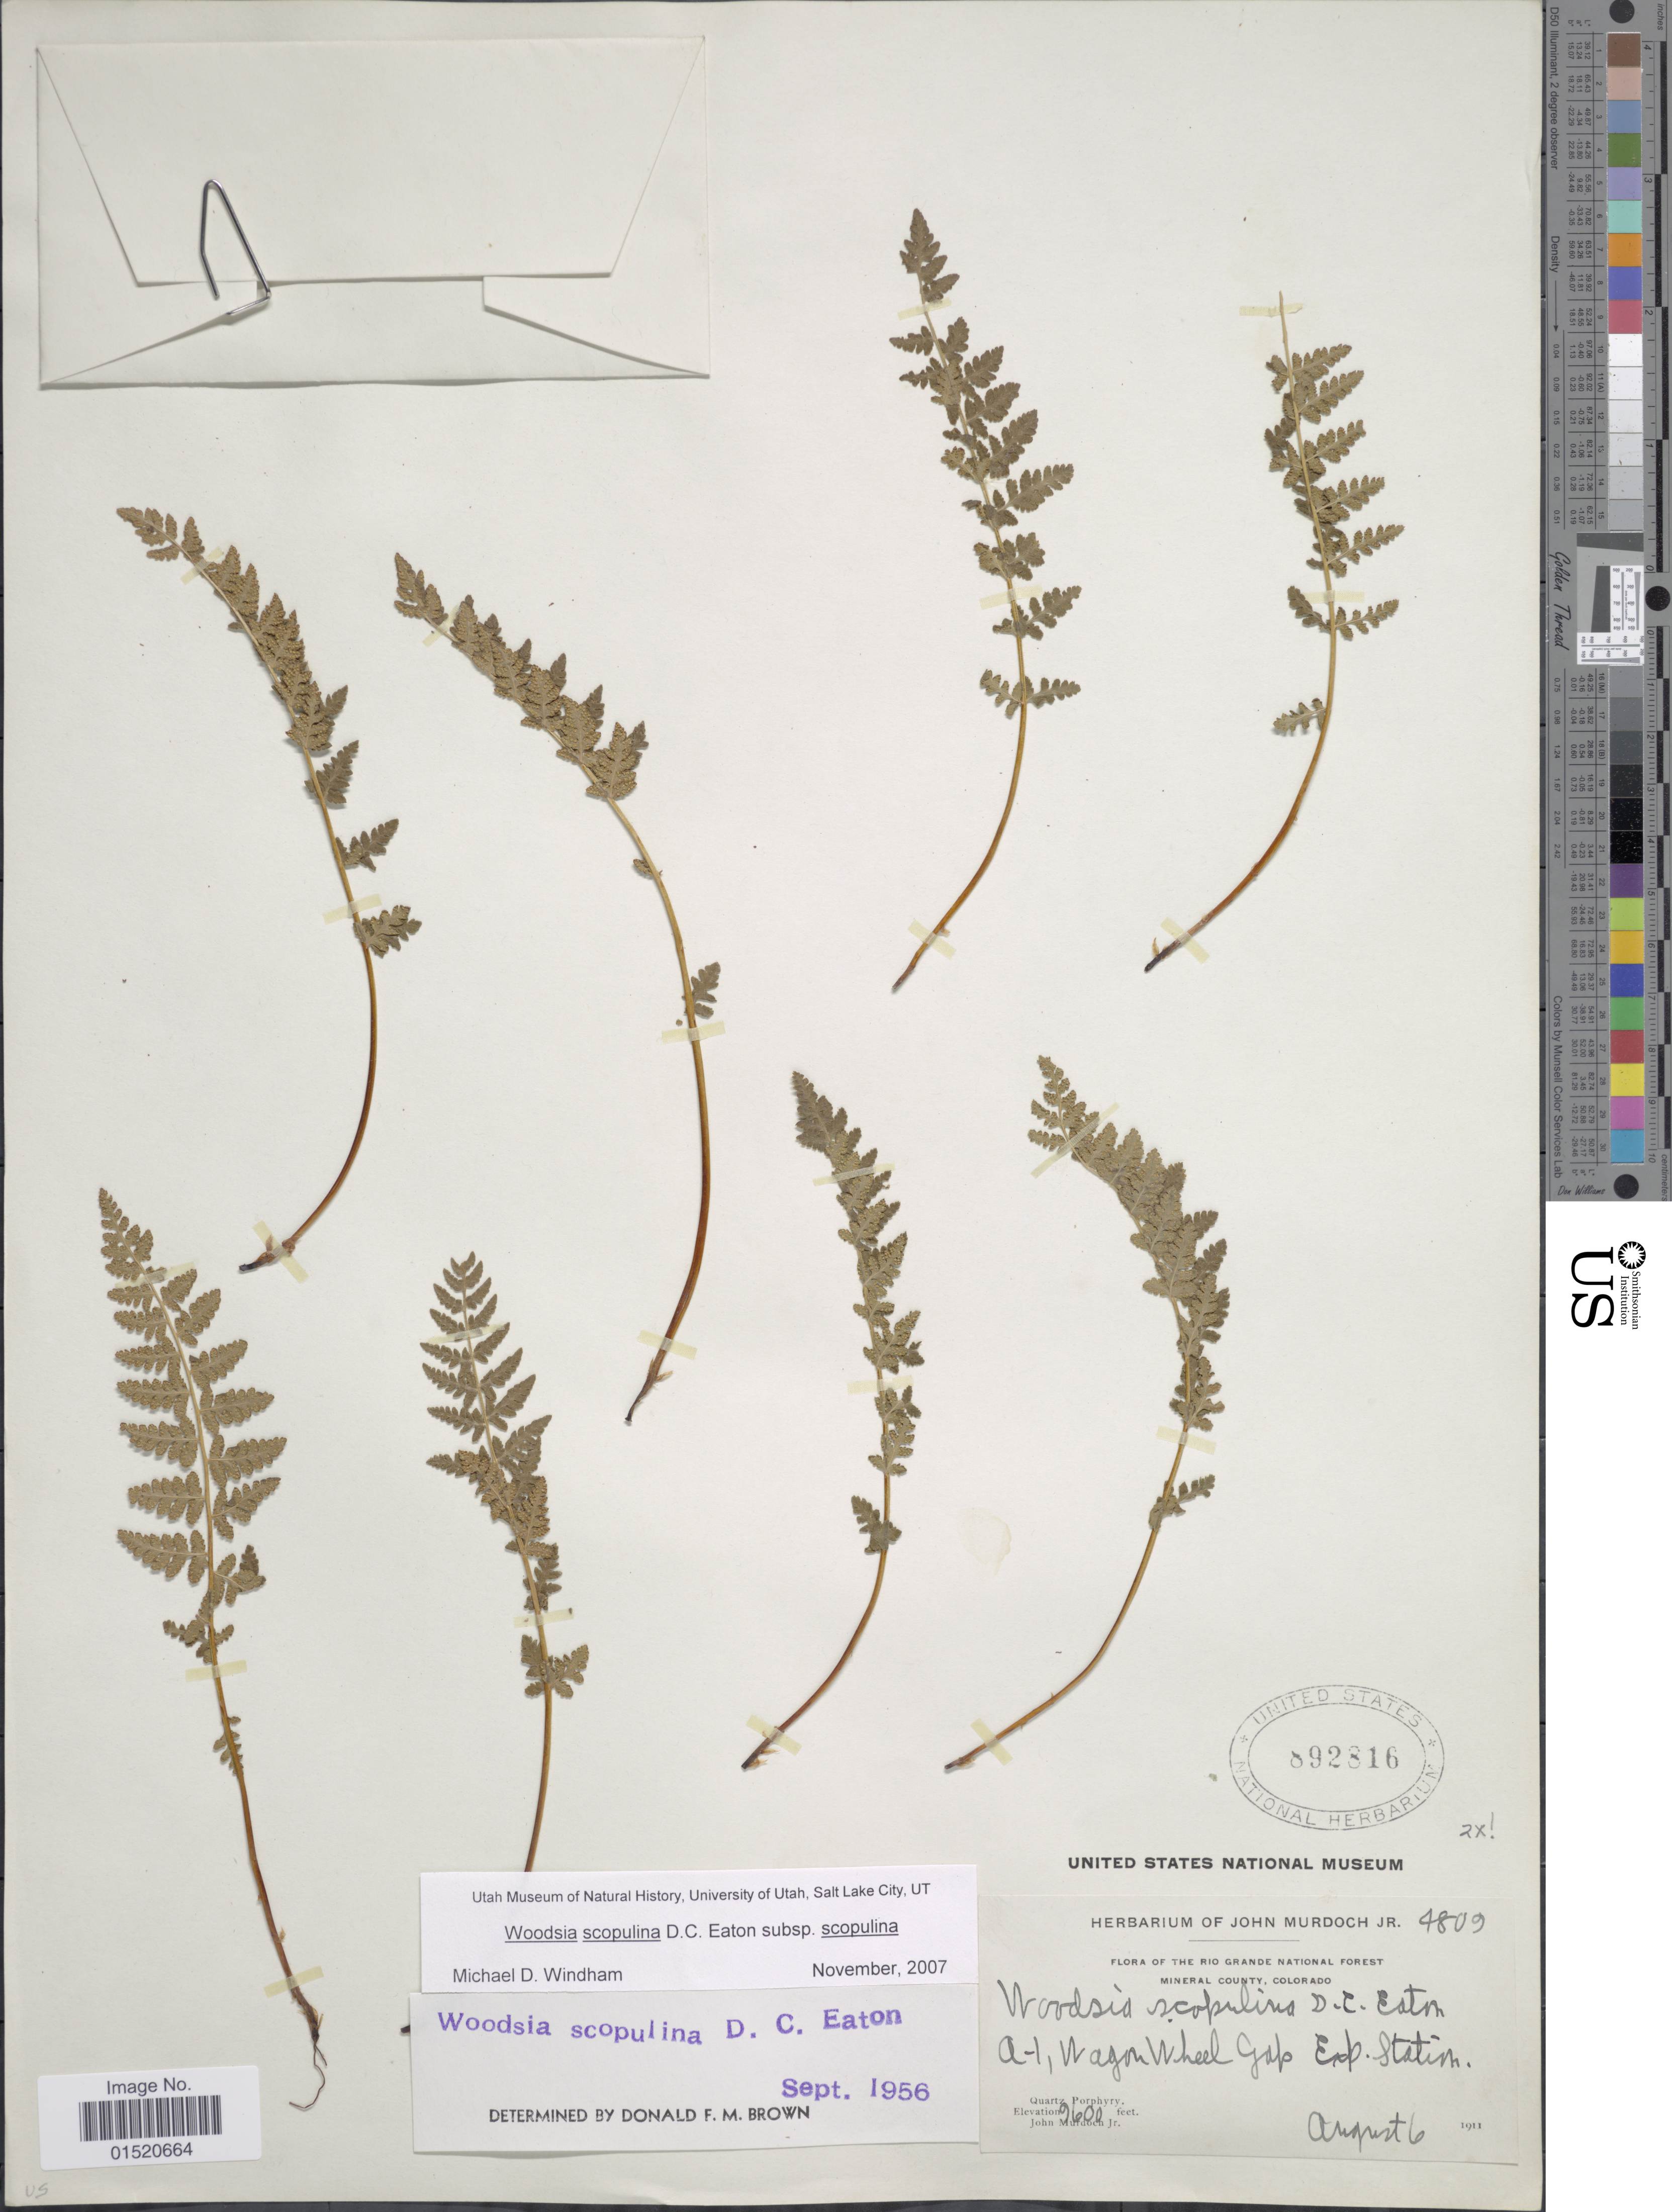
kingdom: Plantae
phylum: Tracheophyta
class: Polypodiopsida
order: Polypodiales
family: Woodsiaceae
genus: Woodsia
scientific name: Woodsia scopulina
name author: D.C. Eaton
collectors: J. Murdock Jr.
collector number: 4809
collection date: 1911-08-06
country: United States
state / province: Colorado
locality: The Rio Grande National Forest Mineral County, a-1, Wagon Wheel Gap Exp Station, Quartz Pophyry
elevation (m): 2926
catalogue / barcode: US 892816